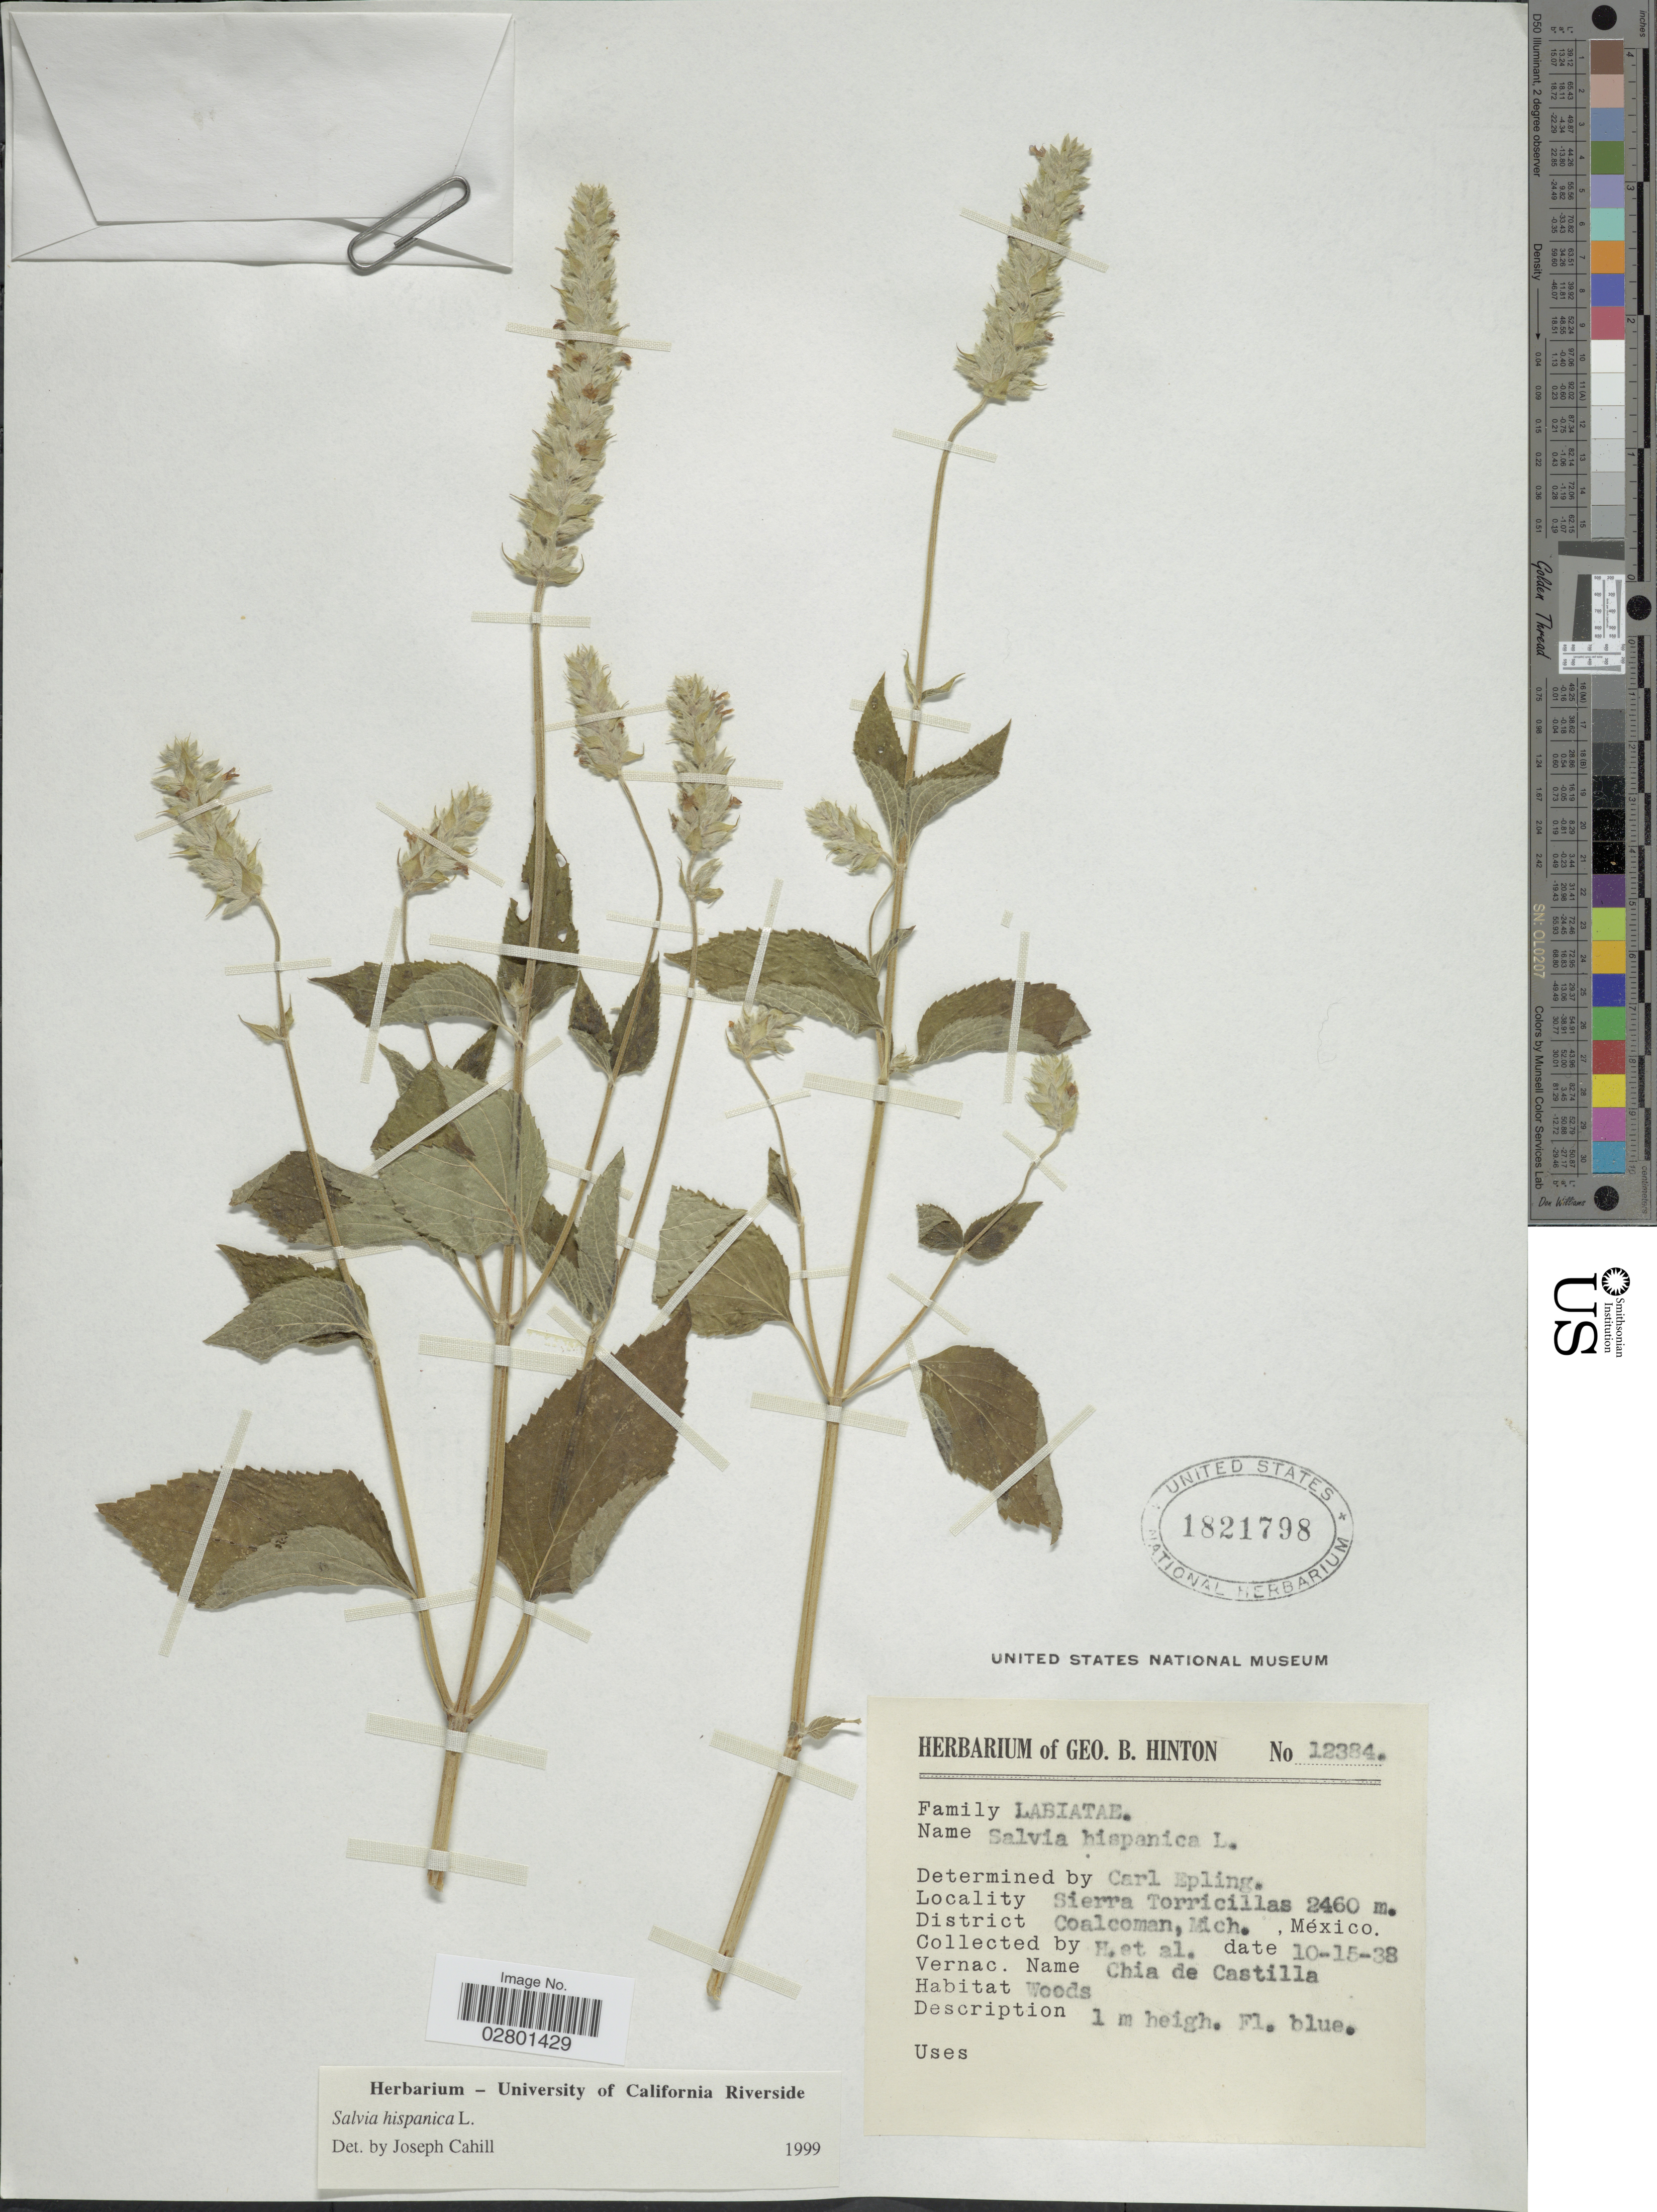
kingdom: Plantae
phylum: Tracheophyta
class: Magnoliopsida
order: Lamiales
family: Lamiaceae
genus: Salvia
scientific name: Salvia hispanica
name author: L.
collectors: G. B. Hinton & et al.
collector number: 12384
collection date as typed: Transcribed d/m/y: 15/10/38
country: Mexico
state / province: Michoacán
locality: Sierra Torricillas, District Coalman, Mich.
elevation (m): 2460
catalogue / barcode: US 1821798